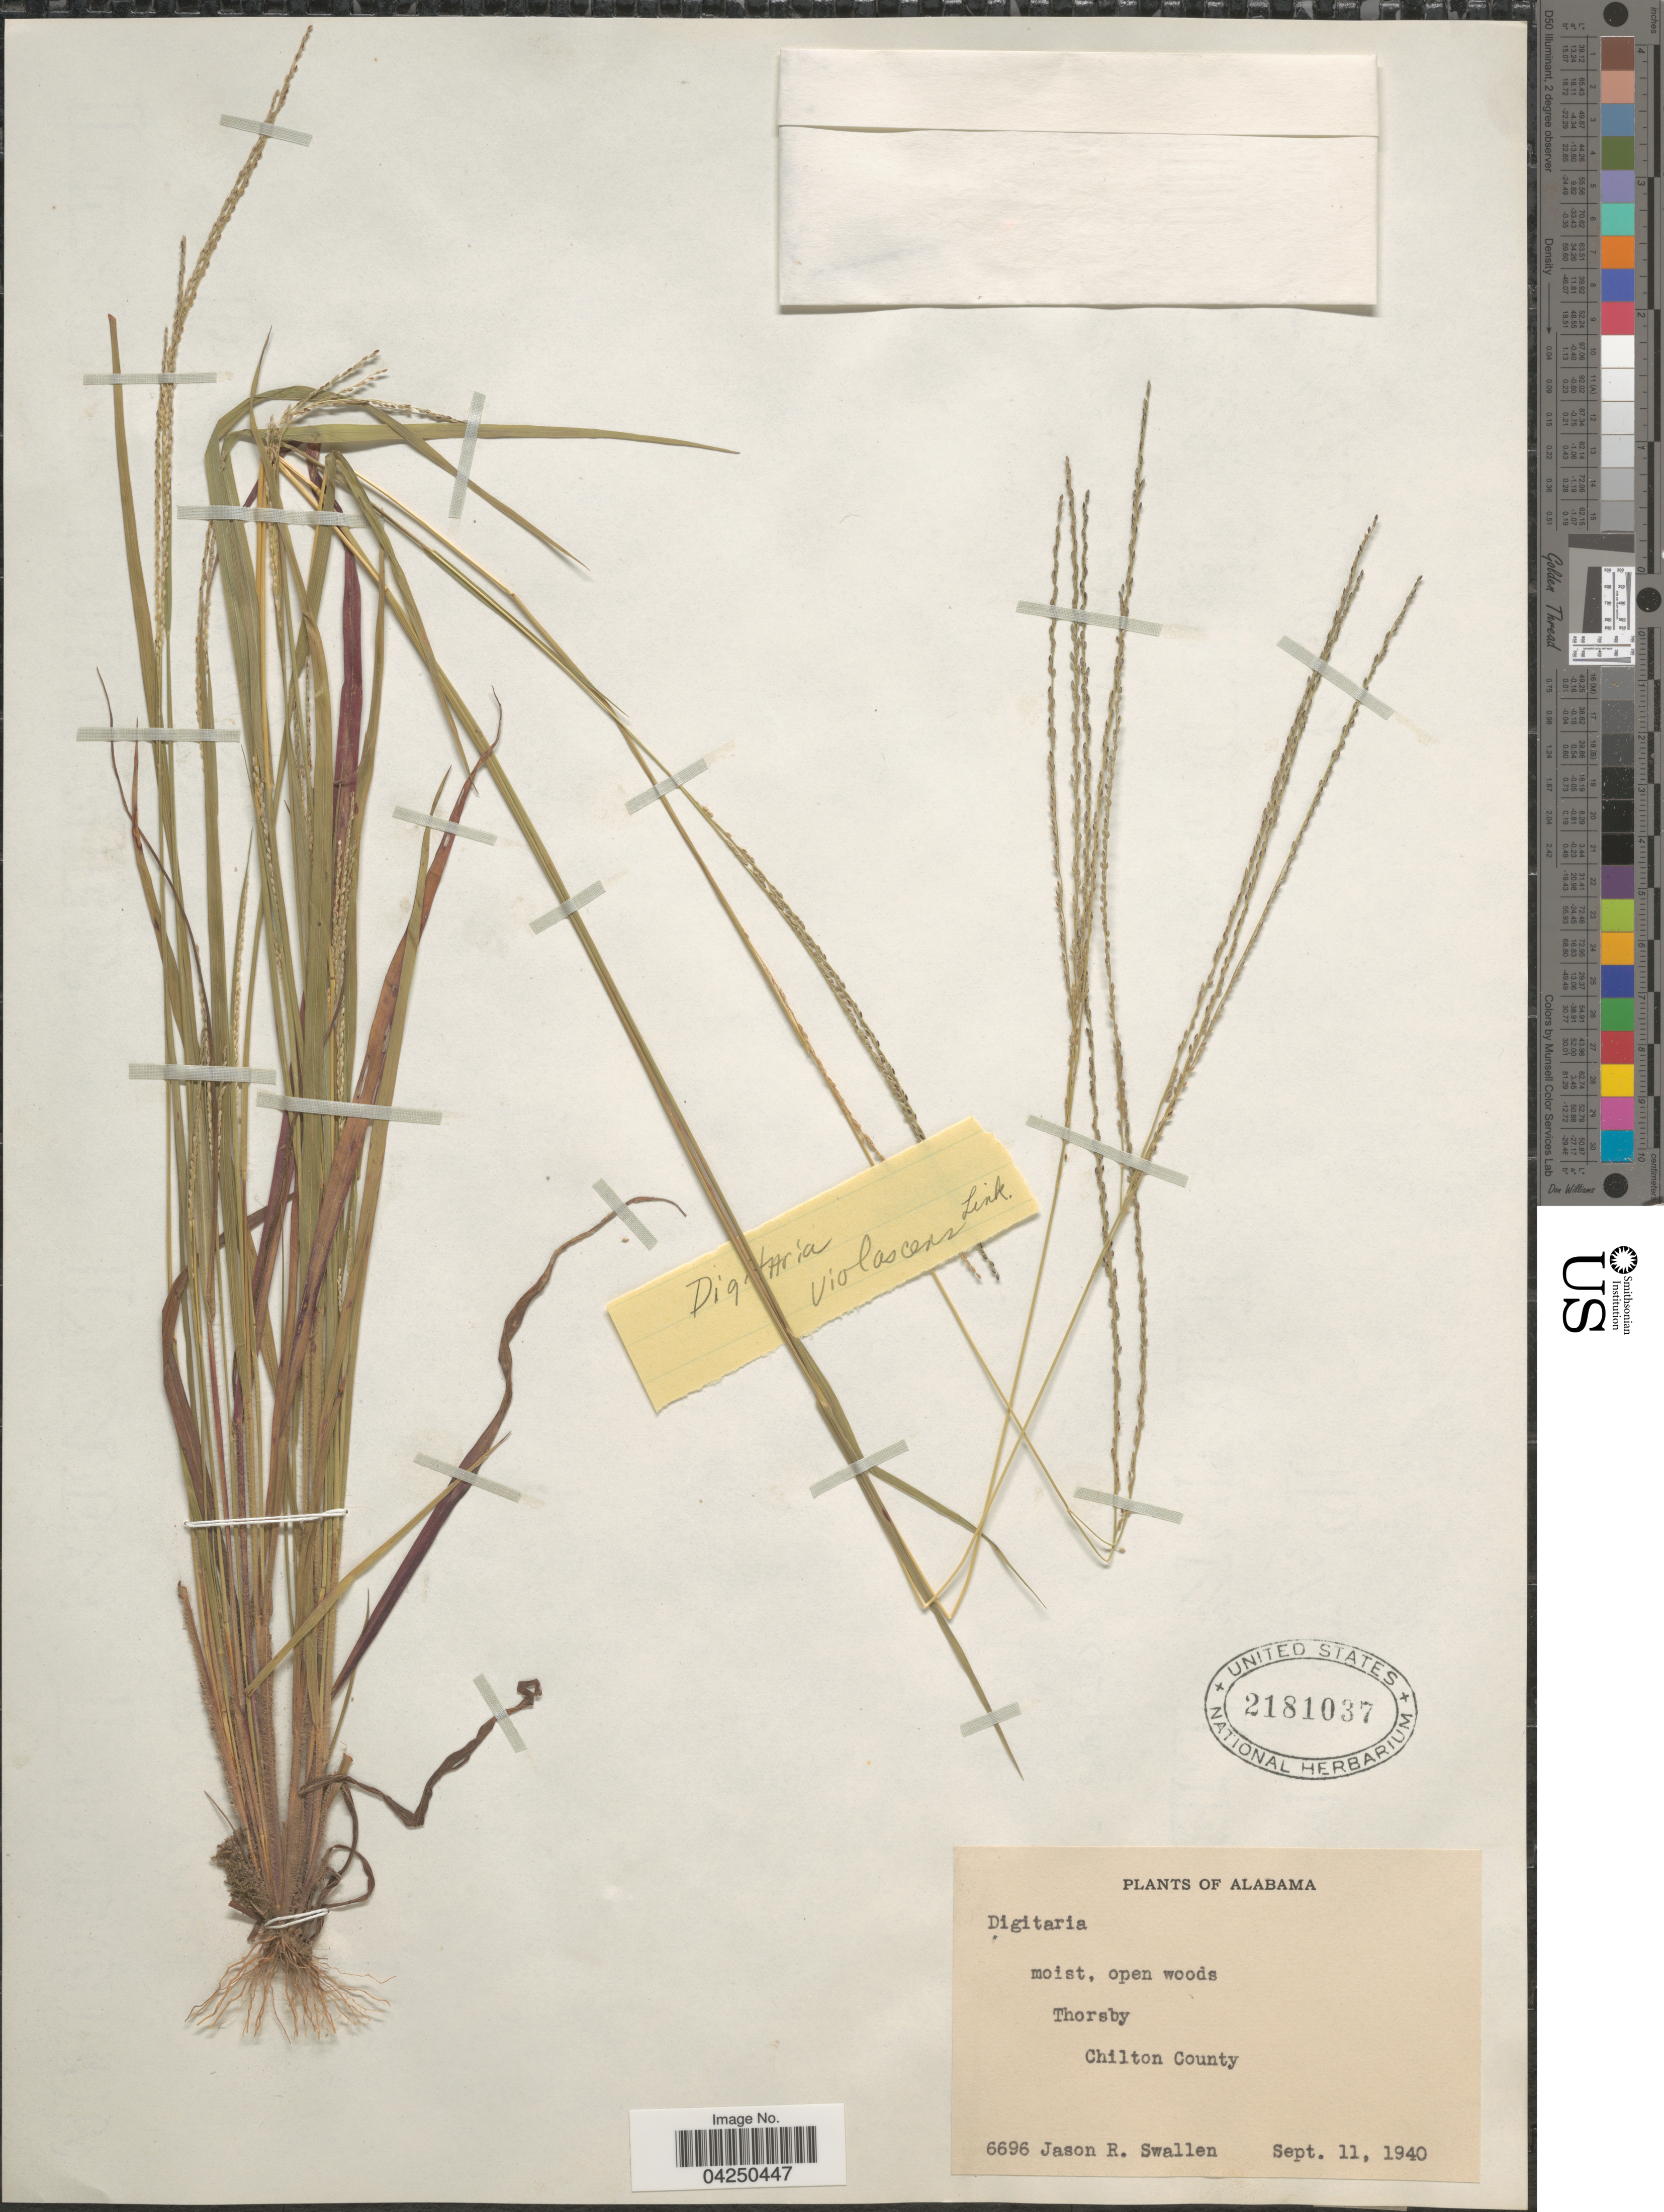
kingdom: Plantae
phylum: Tracheophyta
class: Liliopsida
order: Poales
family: Poaceae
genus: Digitaria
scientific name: Digitaria sp.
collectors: J. R. Swallen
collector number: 6696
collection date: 1940-09-11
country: United States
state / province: Alabama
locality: Moist, open woods Thorsby. Chilton County.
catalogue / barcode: US 2181037